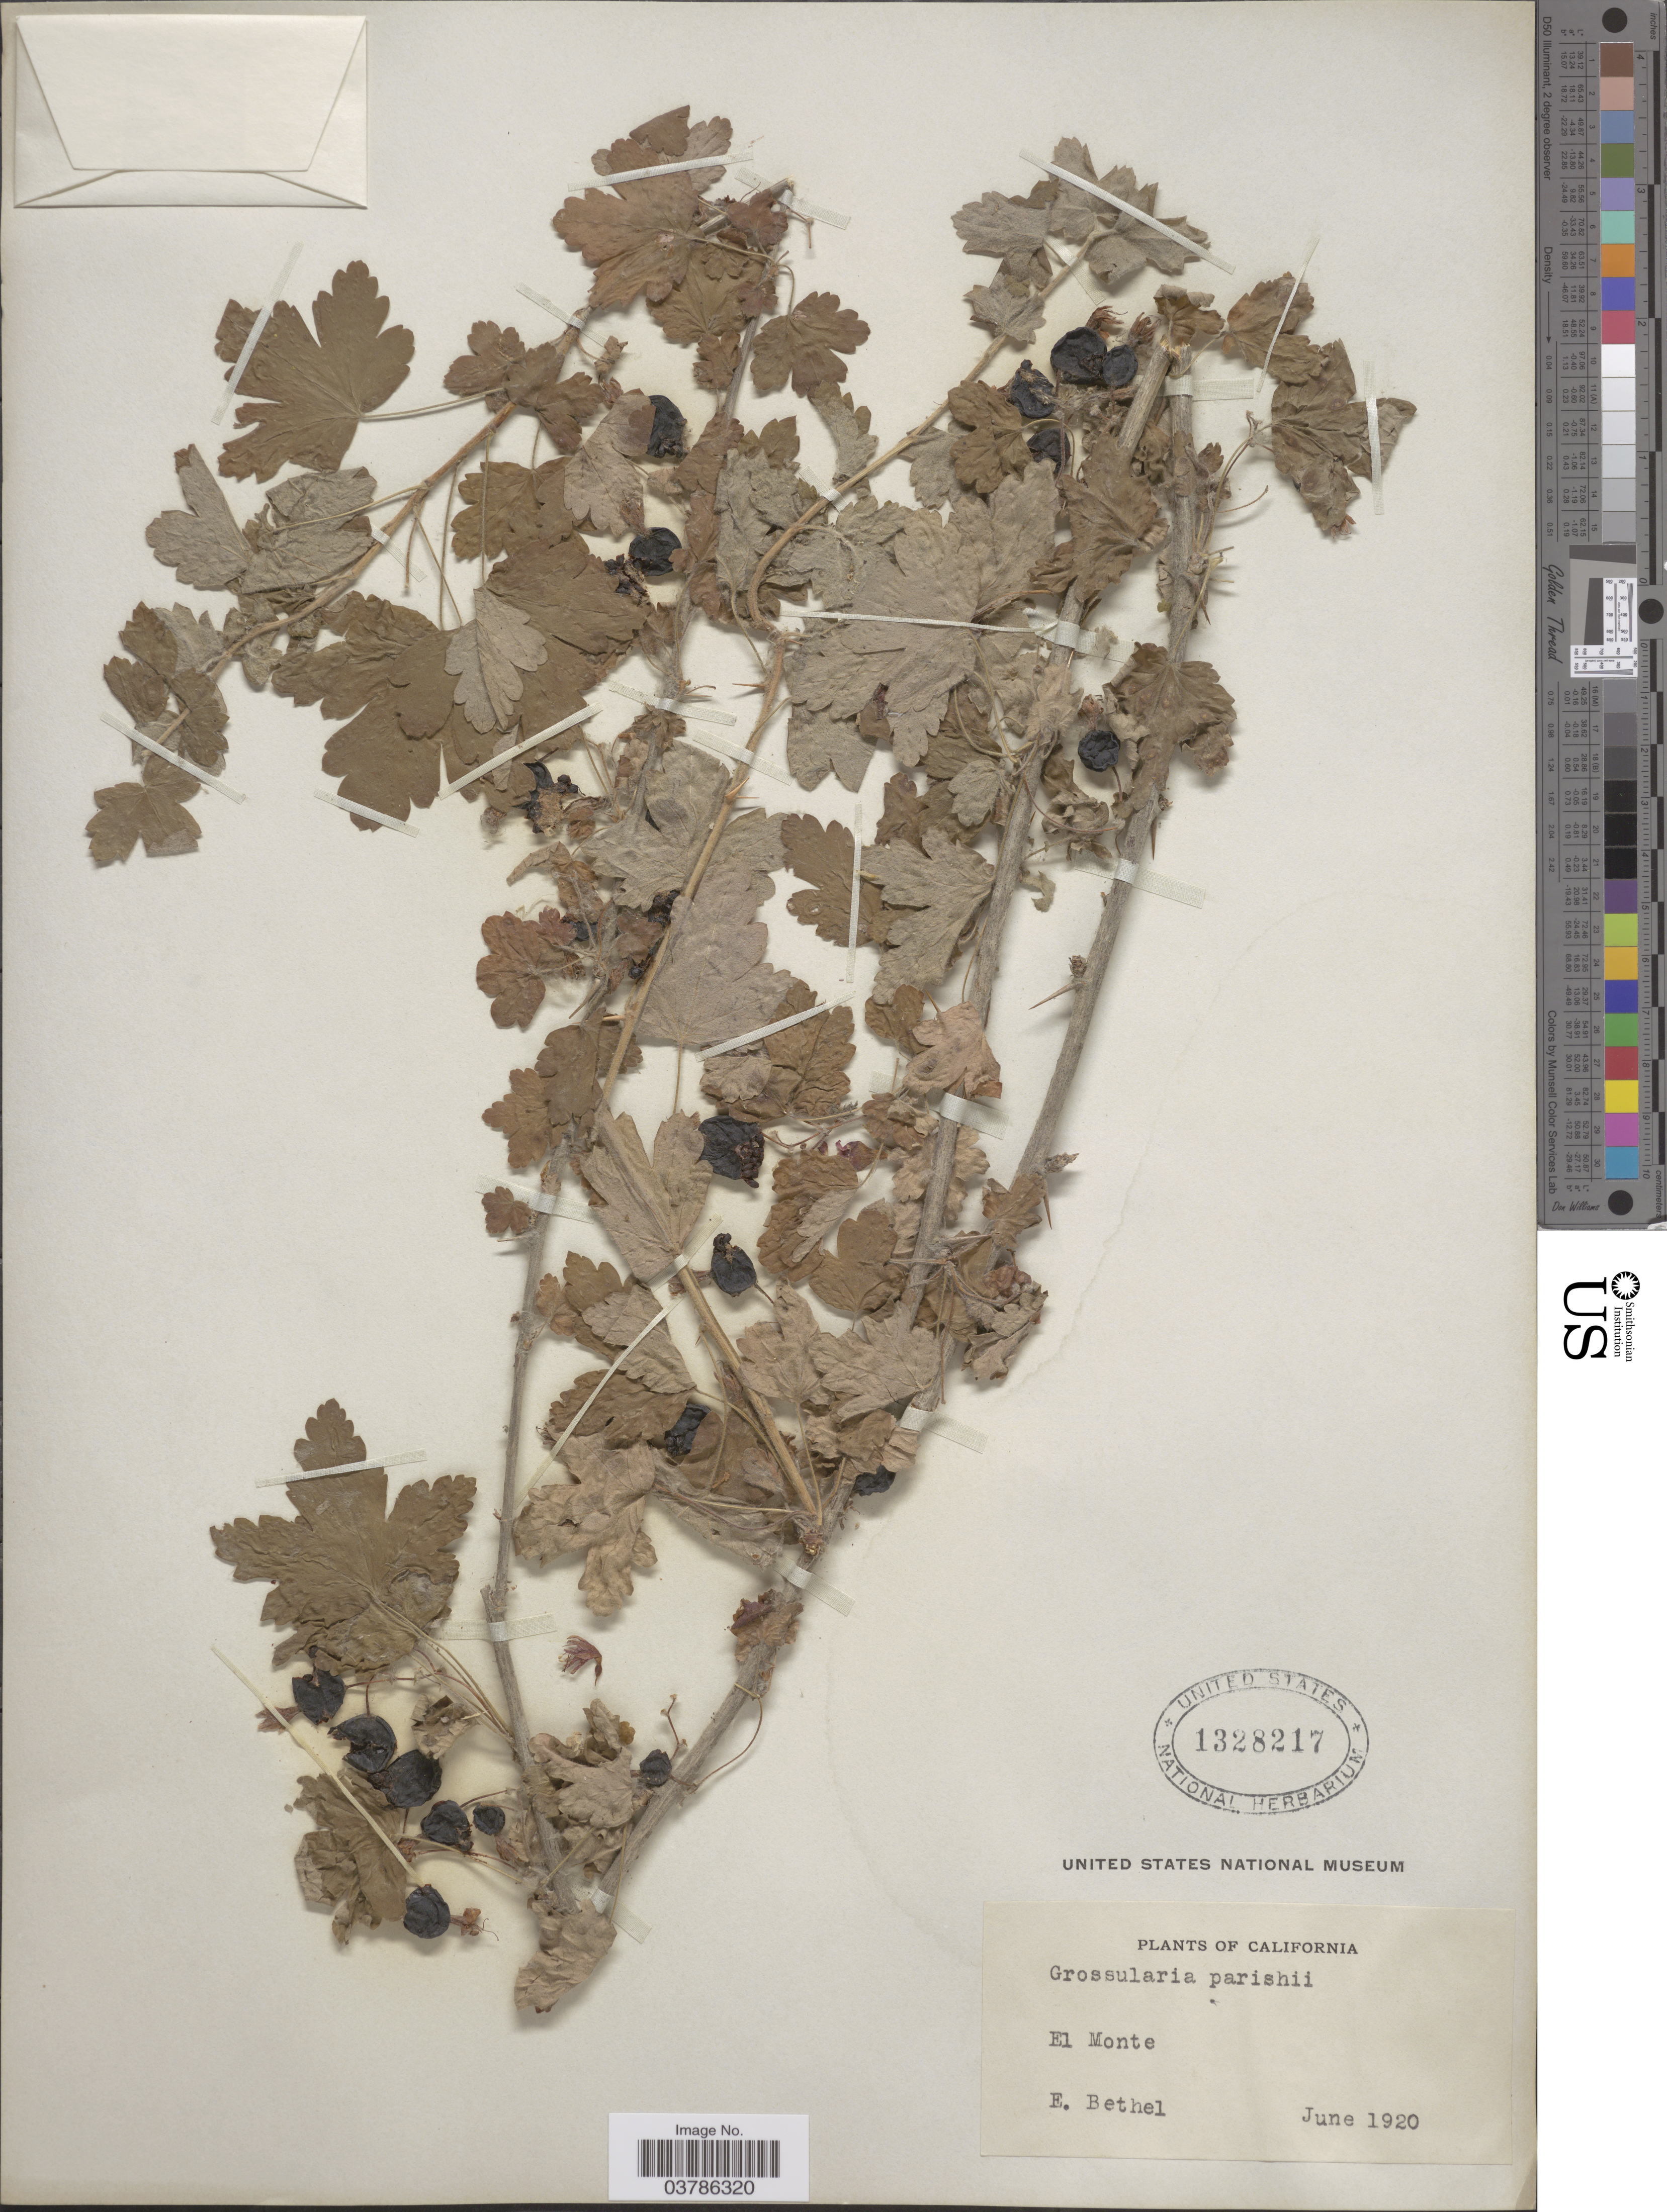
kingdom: Plantae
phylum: Tracheophyta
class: Magnoliopsida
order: Saxifragales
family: Grossulariaceae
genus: Ribes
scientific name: Ribes divaricatum var. parishii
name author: (A. Heller) Jeps.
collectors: E. Bethel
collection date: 1920-06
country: United States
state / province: California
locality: El Monte.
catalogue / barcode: US 1328217